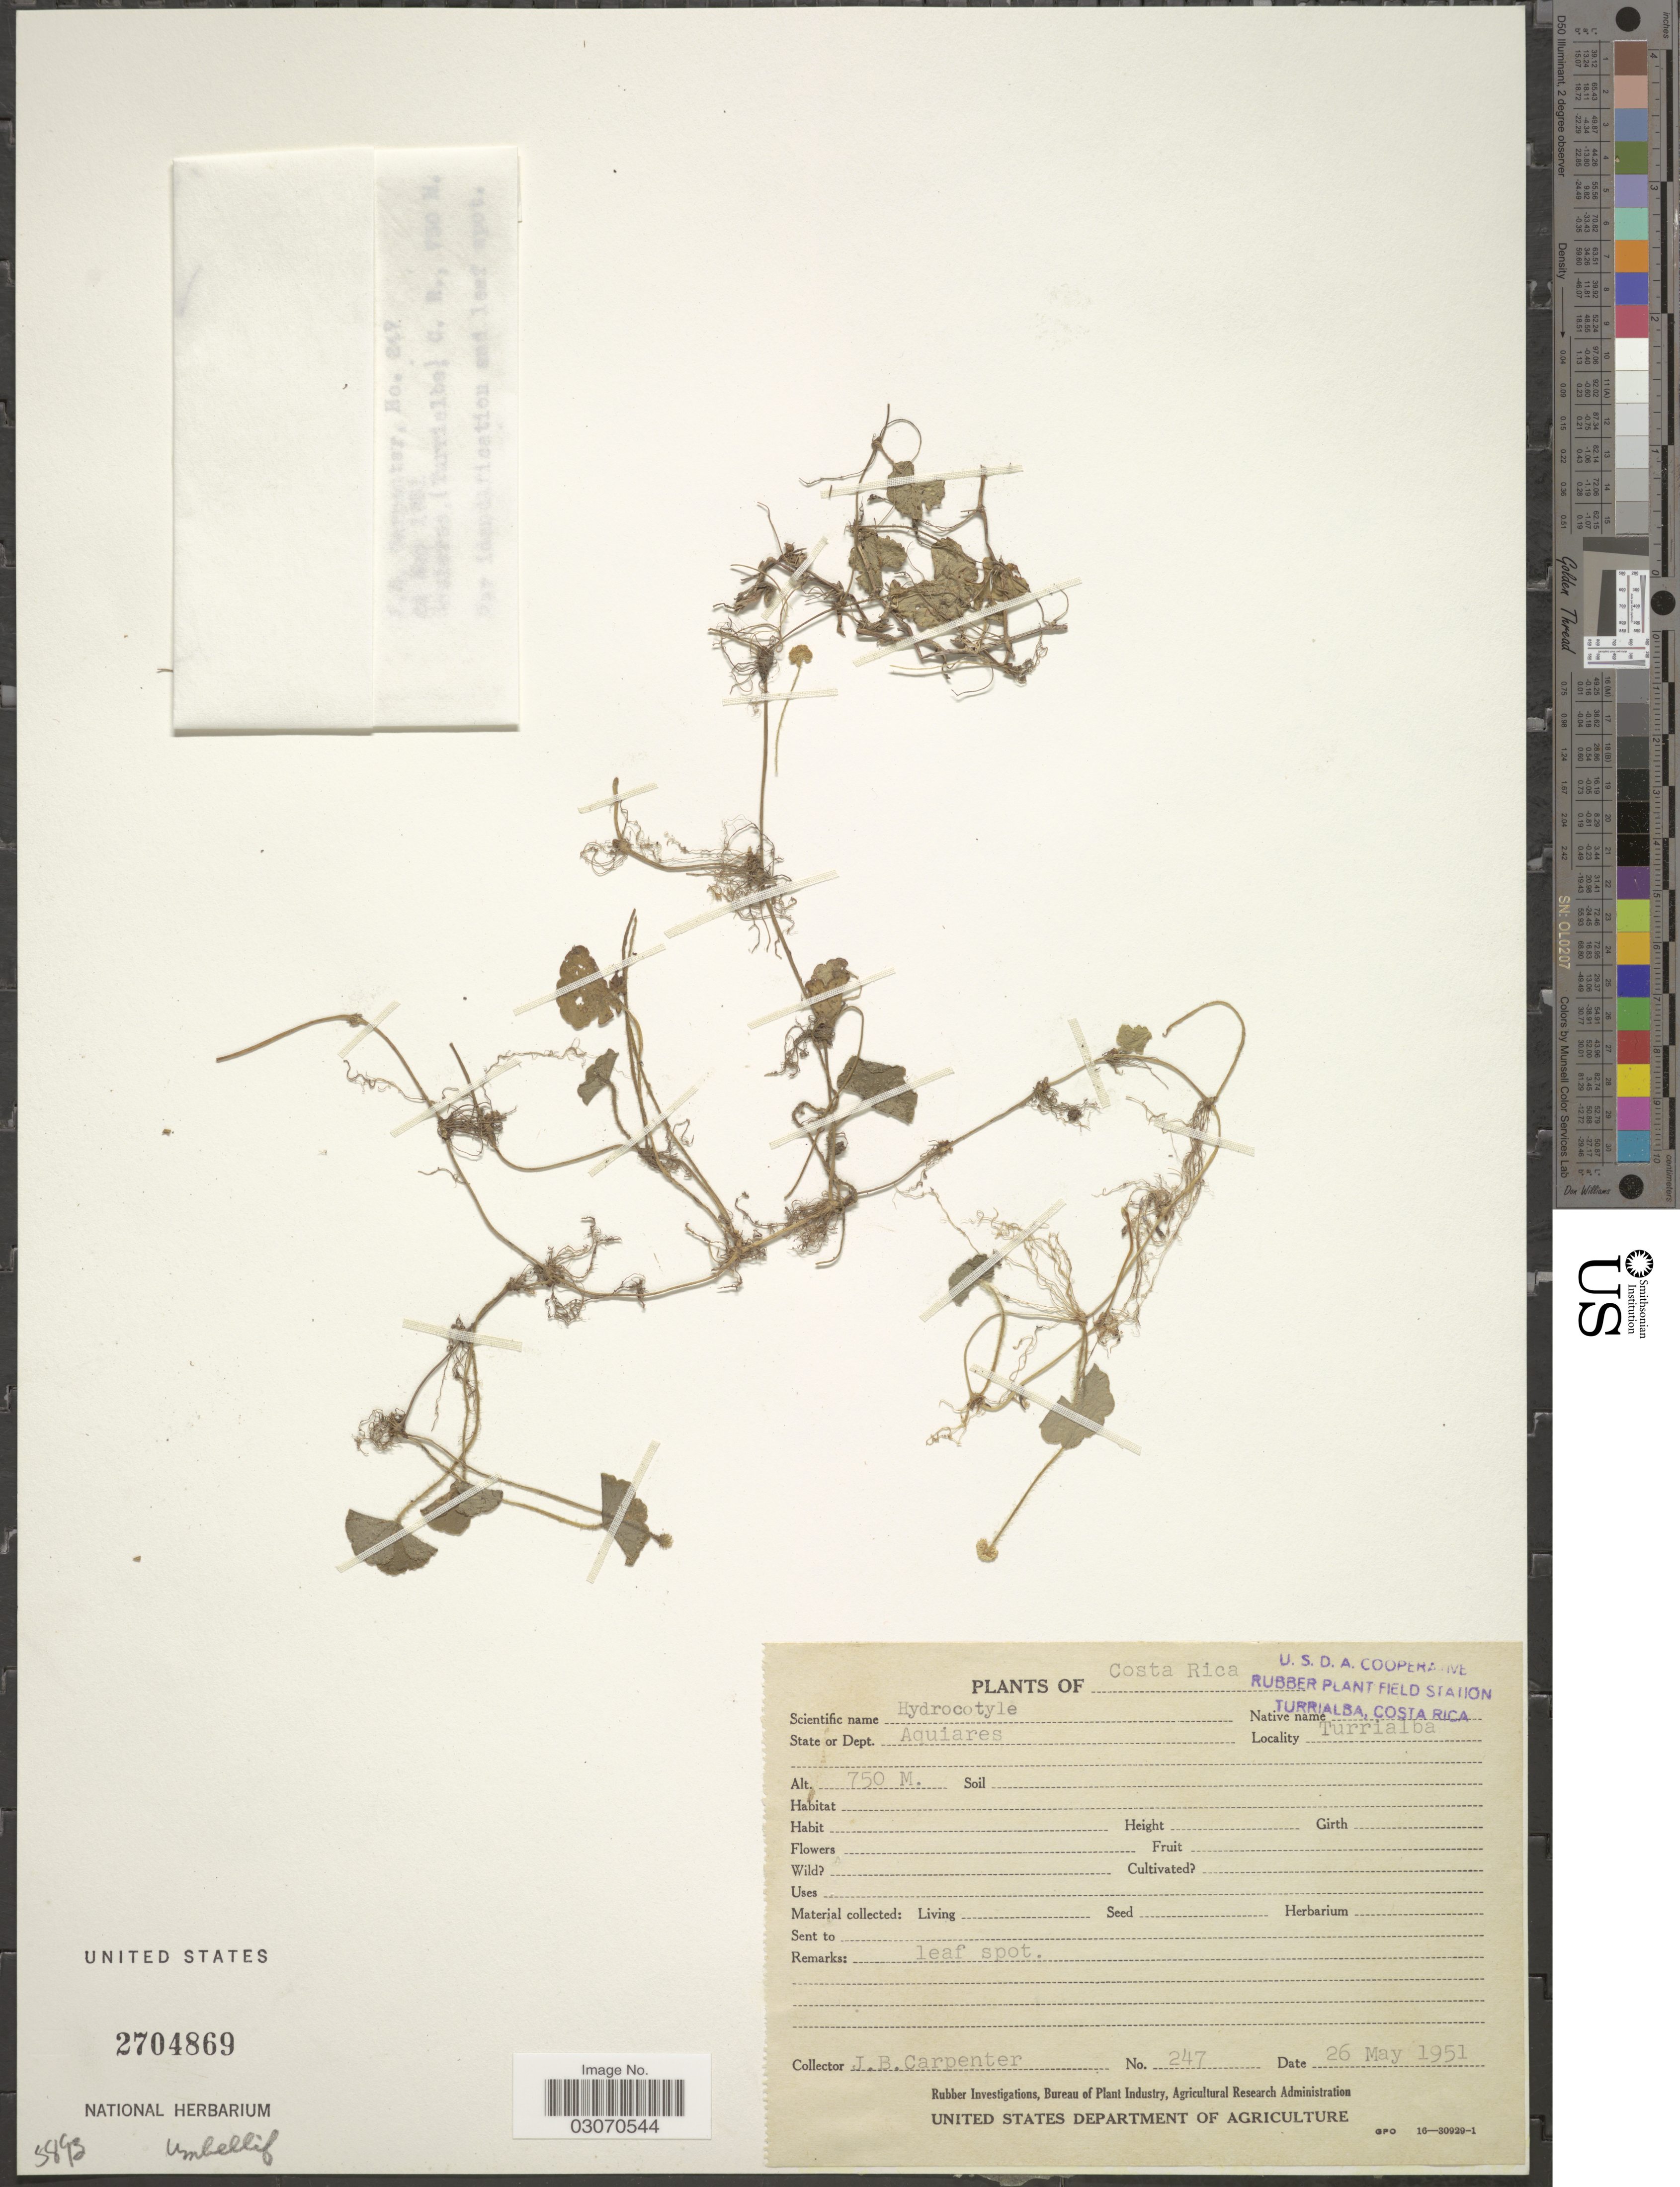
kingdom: Plantae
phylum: Tracheophyta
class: Magnoliopsida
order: Apiales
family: Araliaceae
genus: Hydrocotyle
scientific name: Hydrocotyle sp.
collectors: J. Carpenter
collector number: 247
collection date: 1951-05-26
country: Costa Rica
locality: State or Dept. Aquiares, Turrialba.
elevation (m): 750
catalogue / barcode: US 2704869